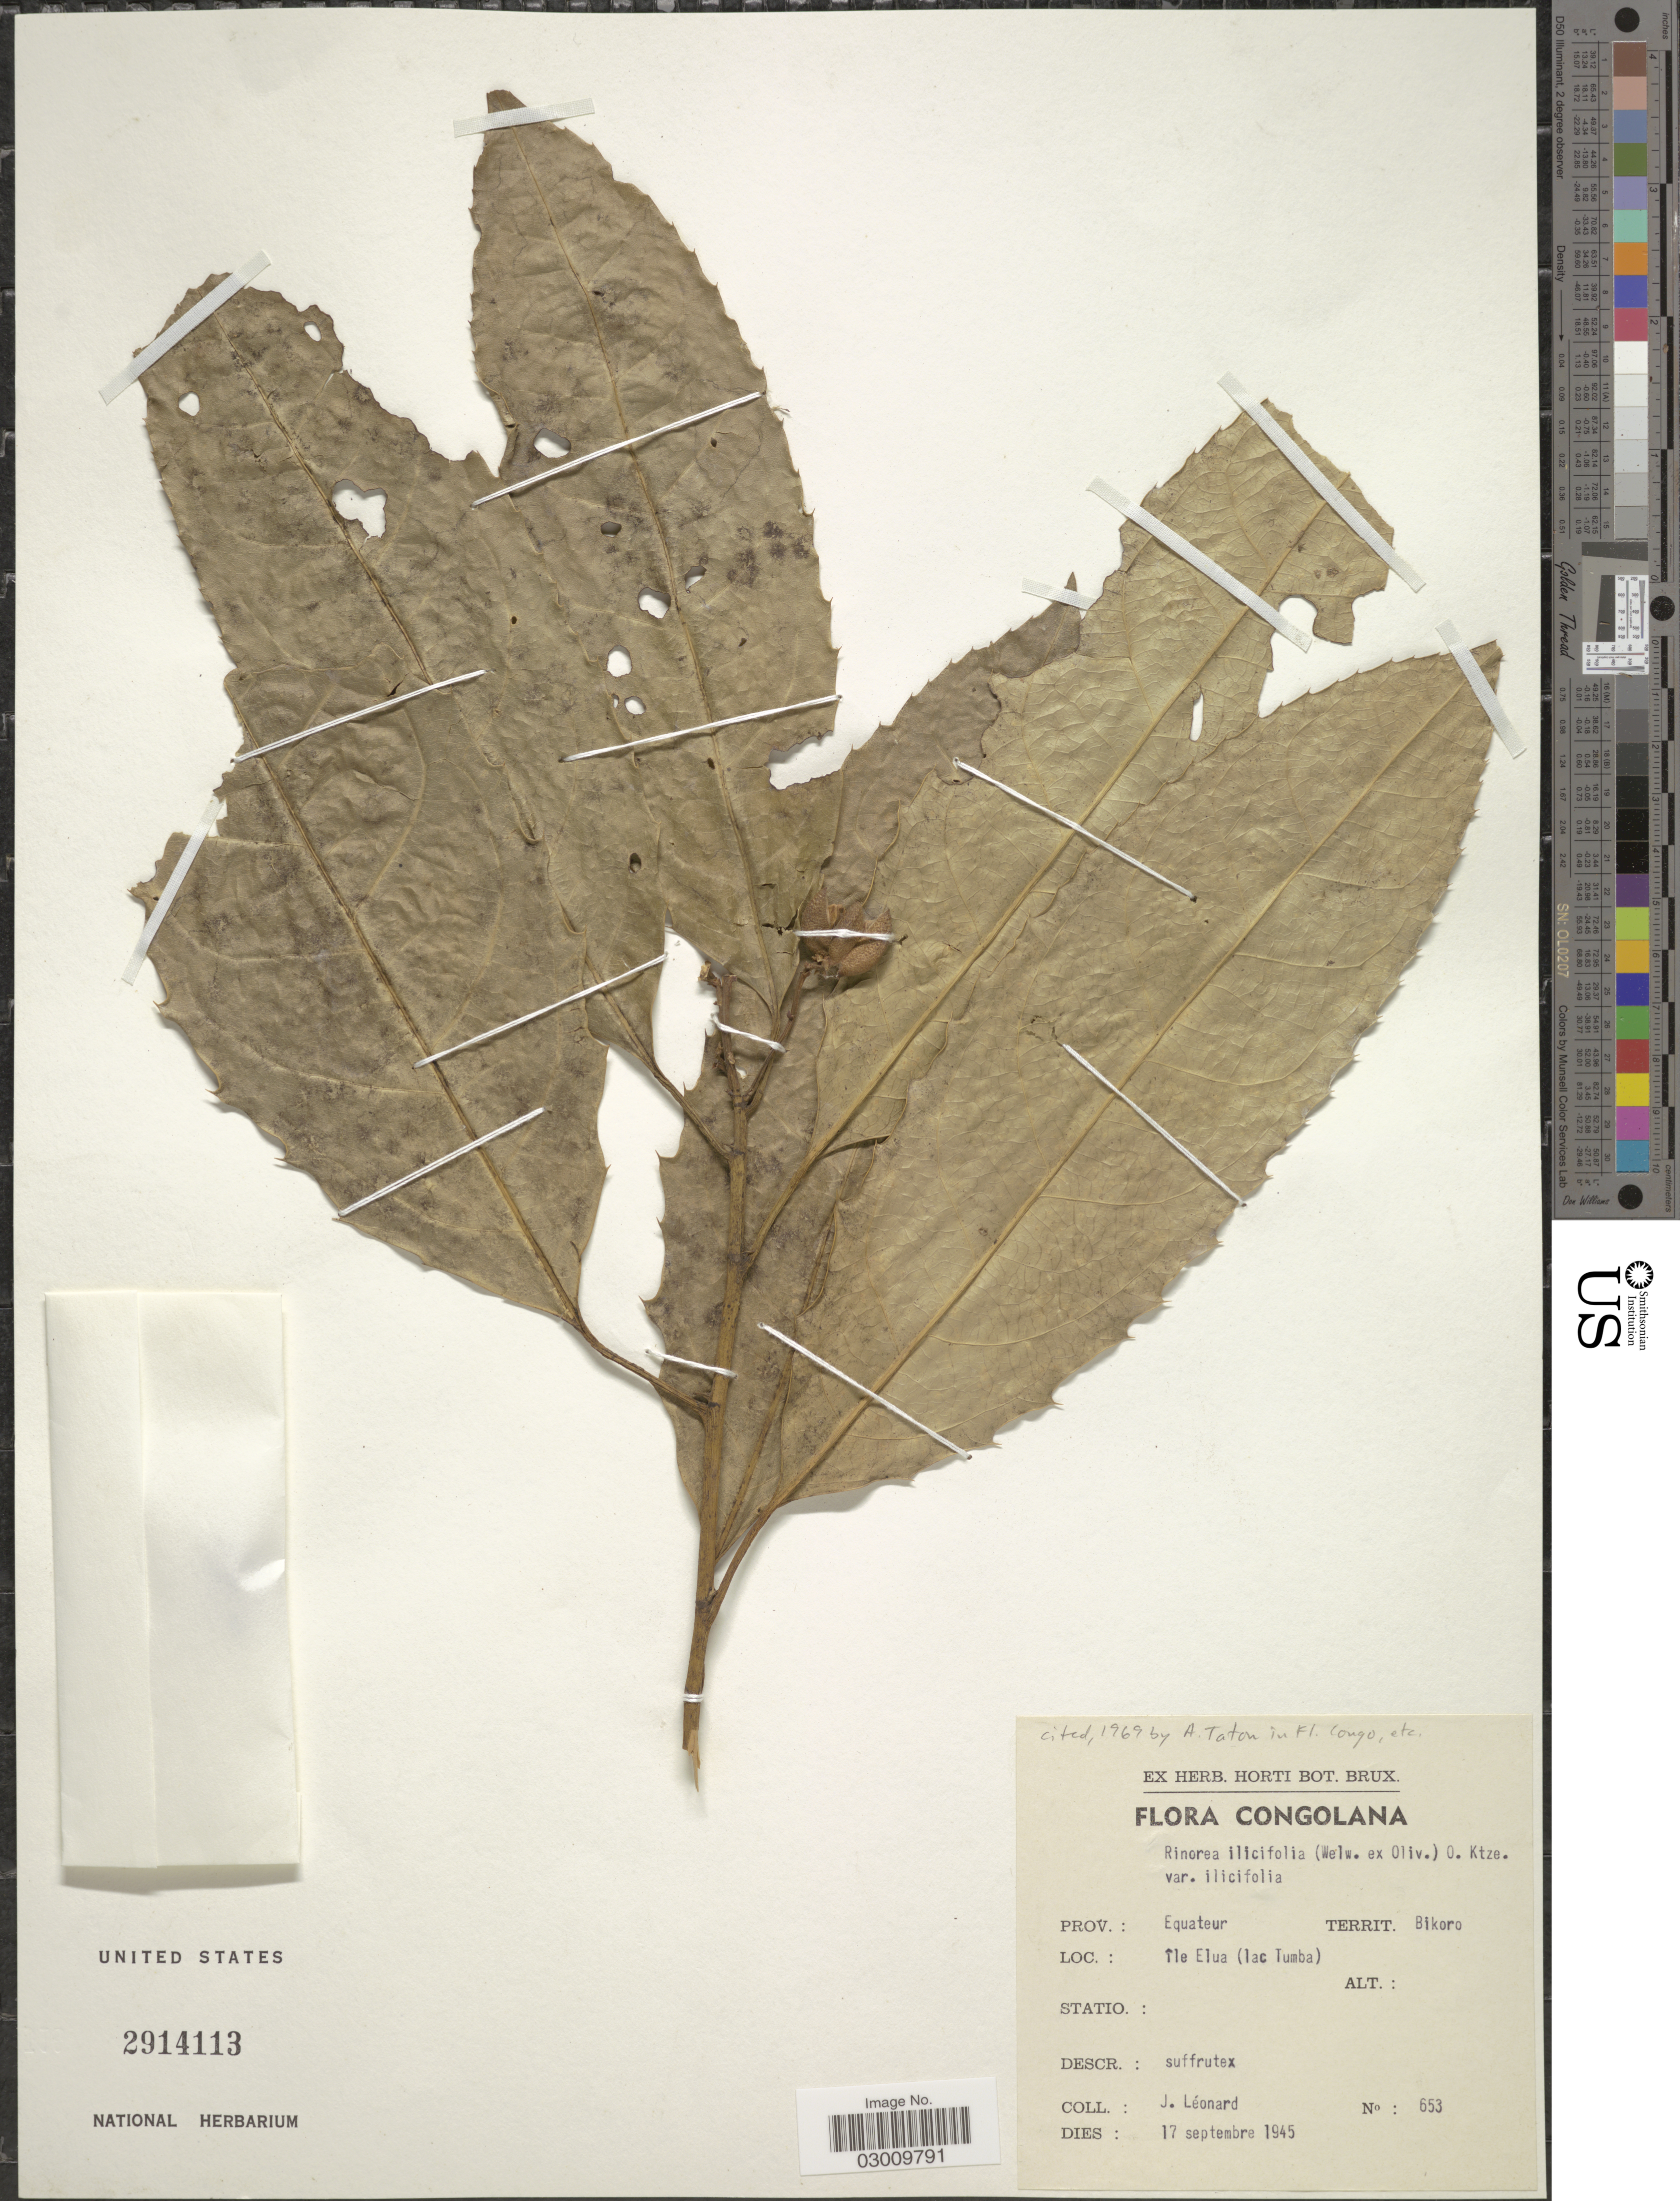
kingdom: Plantae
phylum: Tracheophyta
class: Magnoliopsida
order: Malpighiales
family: Violaceae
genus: Rinorea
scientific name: Rinorea ilicifolia subsp. ilicifolia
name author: (Welw. ex Oliv.) Kuntze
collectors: J. Leonard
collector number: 653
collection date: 1945-09-17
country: Congo, Democratic Republic of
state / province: Equateur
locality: Congolana. Territ. Bikoro. île Elua (lac Tumba).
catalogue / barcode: US 2914113